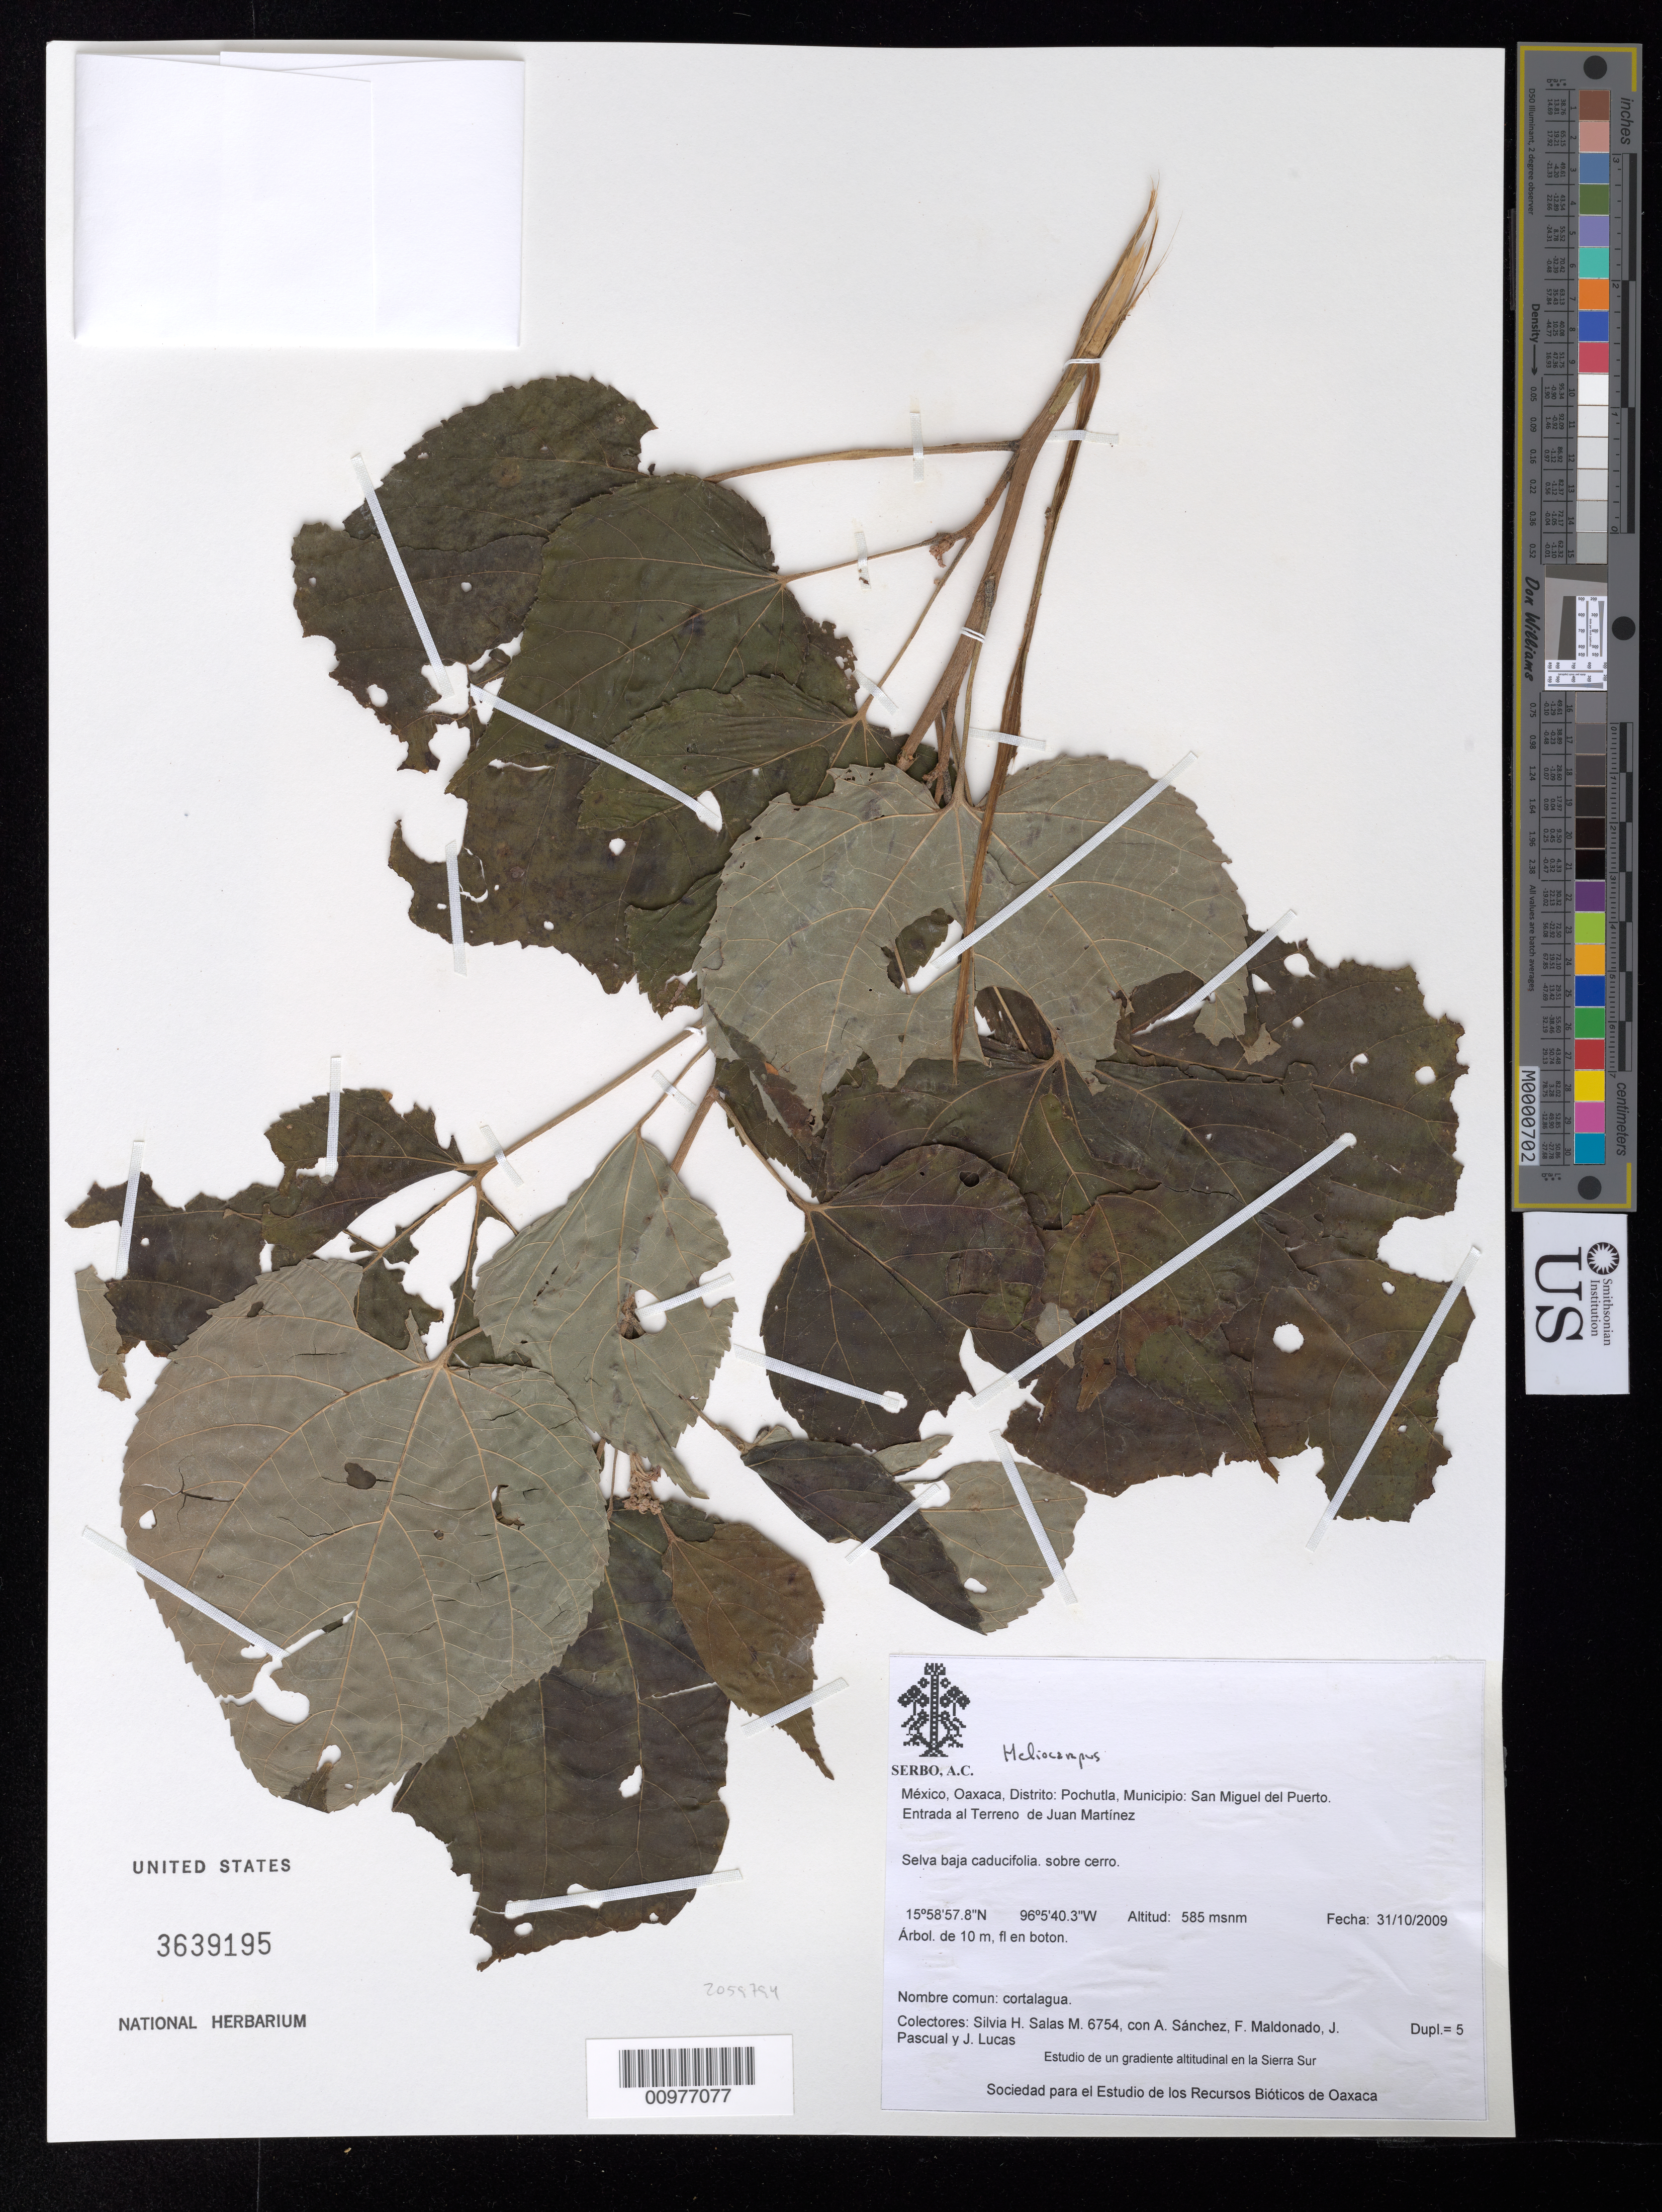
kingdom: Plantae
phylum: Tracheophyta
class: Magnoliopsida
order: Malvales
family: Malvaceae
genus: Heliocarpus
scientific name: Heliocarpus pallidus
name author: Rose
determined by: Dorr, Laurence J., Curator (BOT), Smithsonian Institution - National Museum of Natural History (UNITED STATES)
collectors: S. Salas M. et al.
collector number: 6754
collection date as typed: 31/10/2009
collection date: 2009-10-31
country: Mexico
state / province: Oaxaca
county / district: Pochutla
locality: Municipio: San Miguel del Puerto. Entrada al Terreno de Juan Martinez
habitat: selva baja caducifolia. sobre cerro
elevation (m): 585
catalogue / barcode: US 3639195